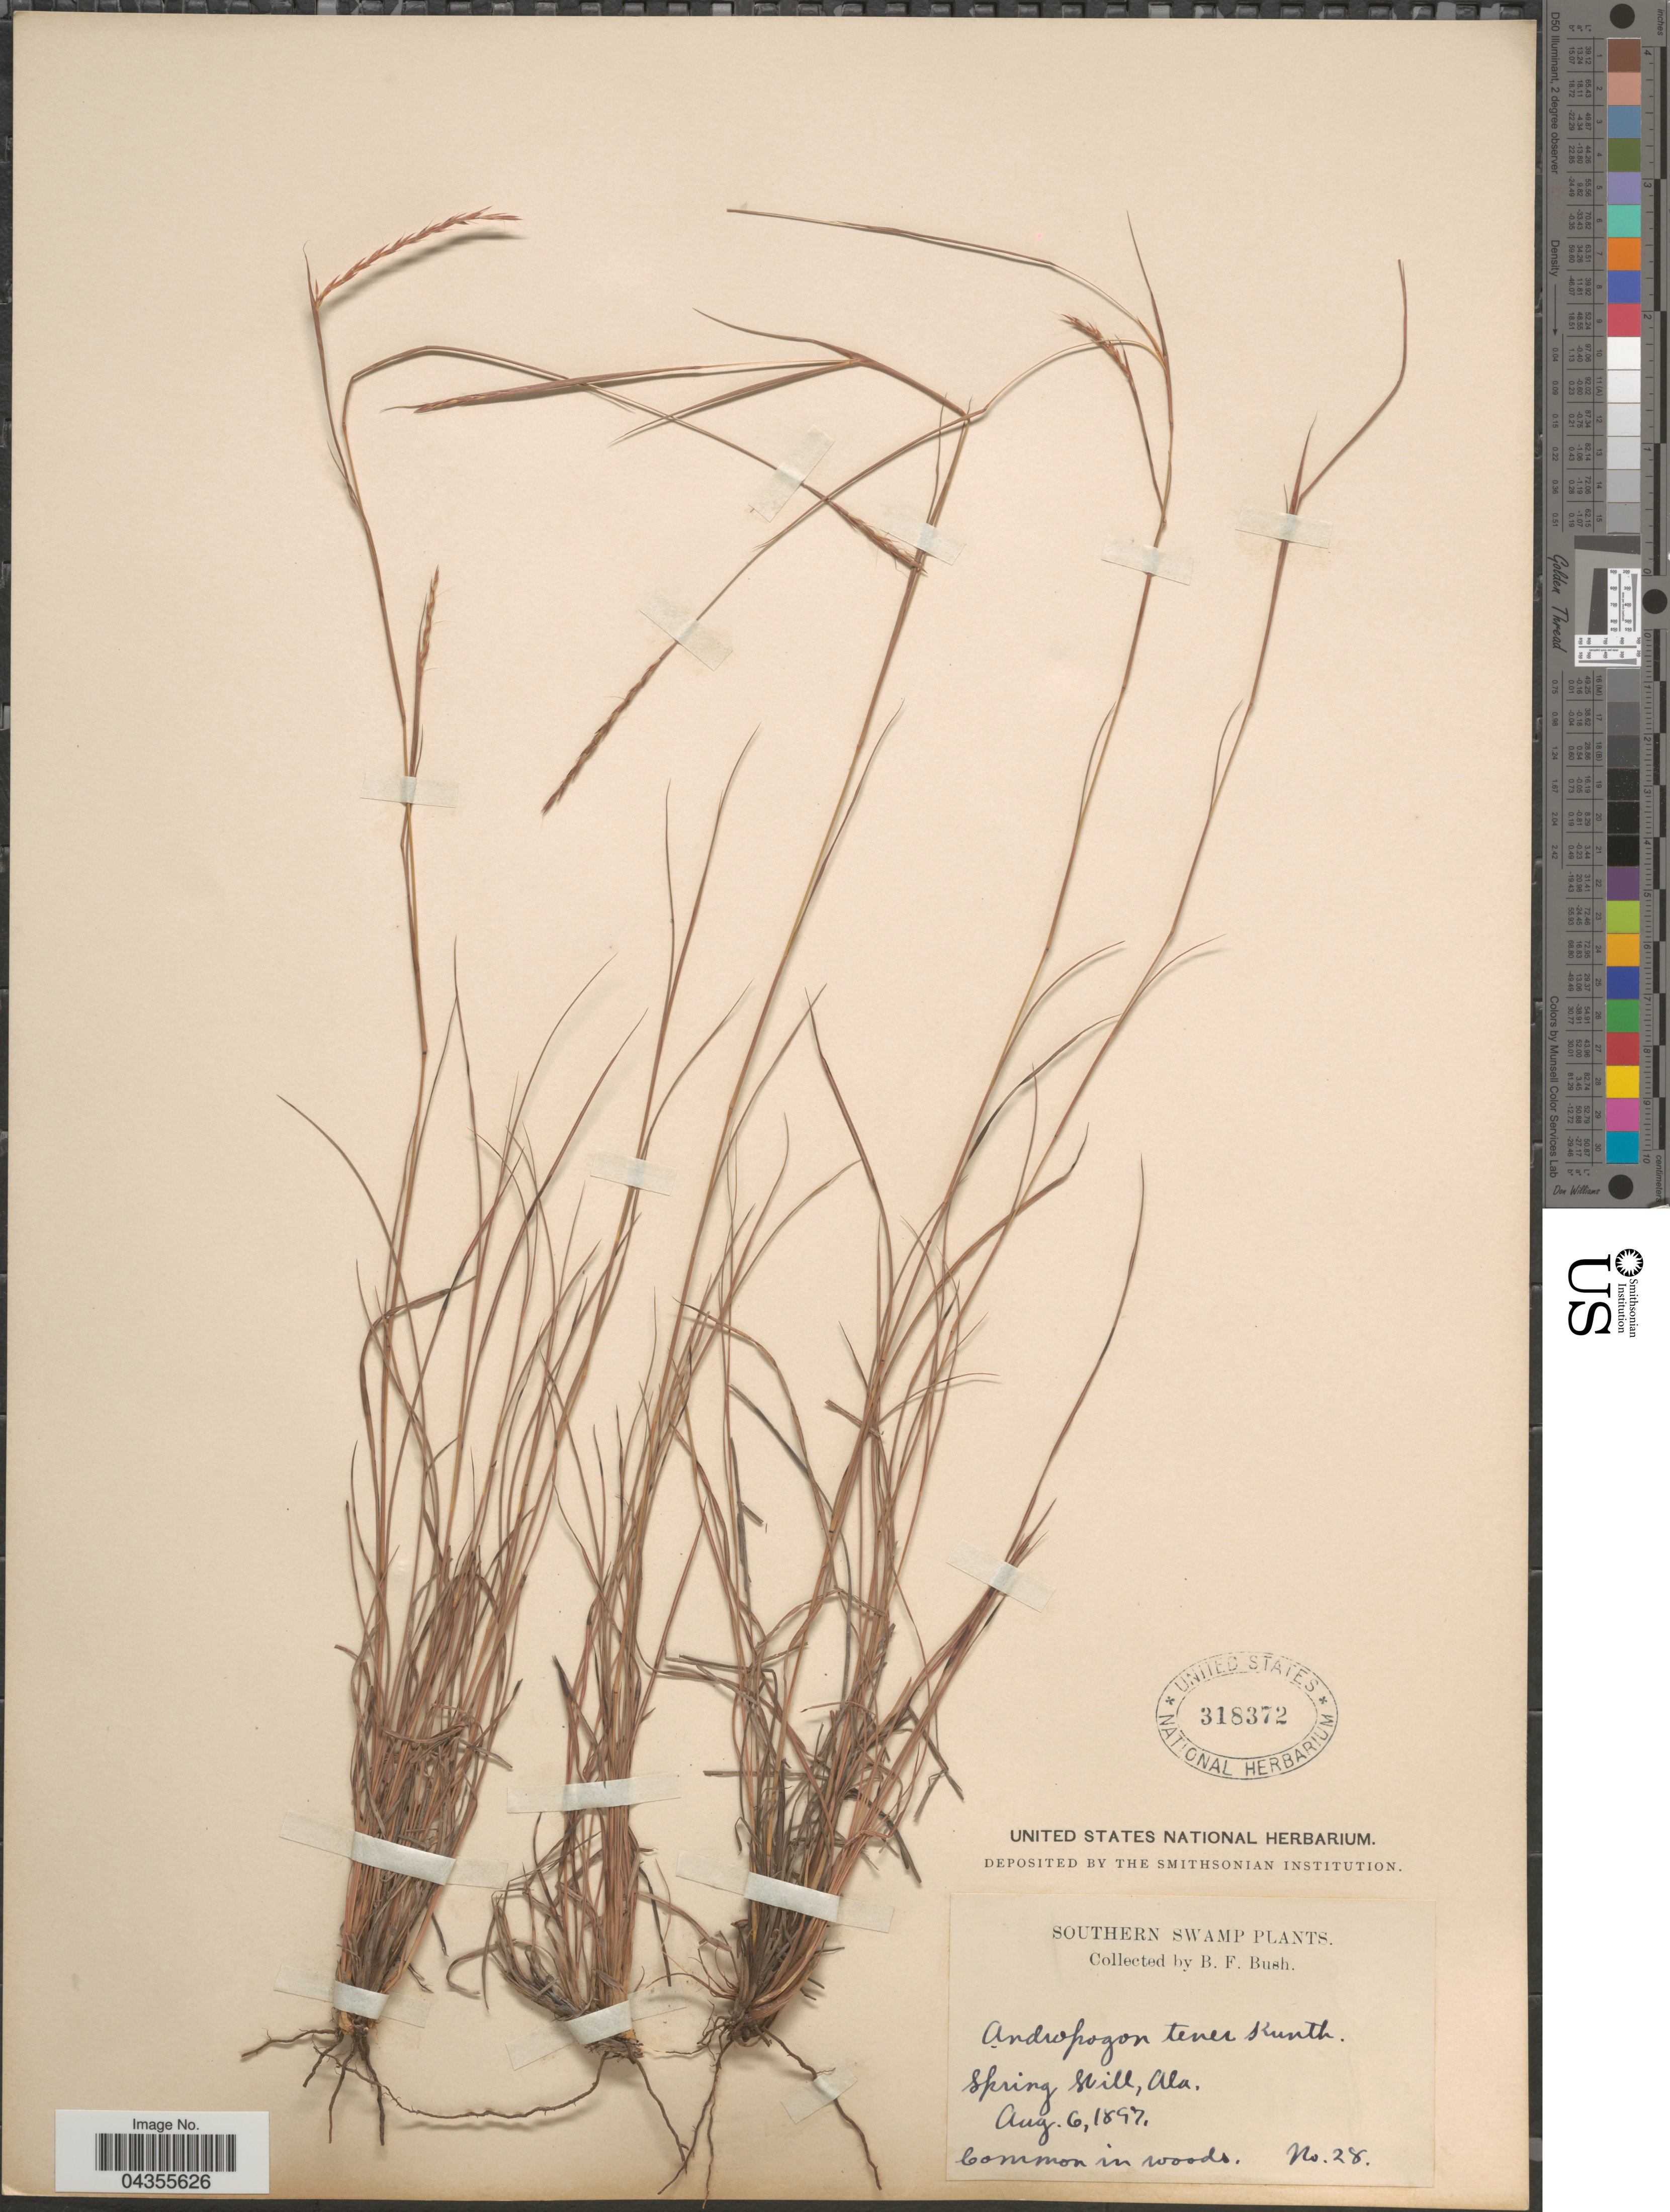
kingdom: Plantae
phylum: Tracheophyta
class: Liliopsida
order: Poales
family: Poaceae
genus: Schizachyrium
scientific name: Schizachyrium tenerum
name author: Nees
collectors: B. F. Bush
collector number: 28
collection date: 1897-08-06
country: United States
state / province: Alabama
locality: Southern Swamp. Spring Hill. Common in woods.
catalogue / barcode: US 318372